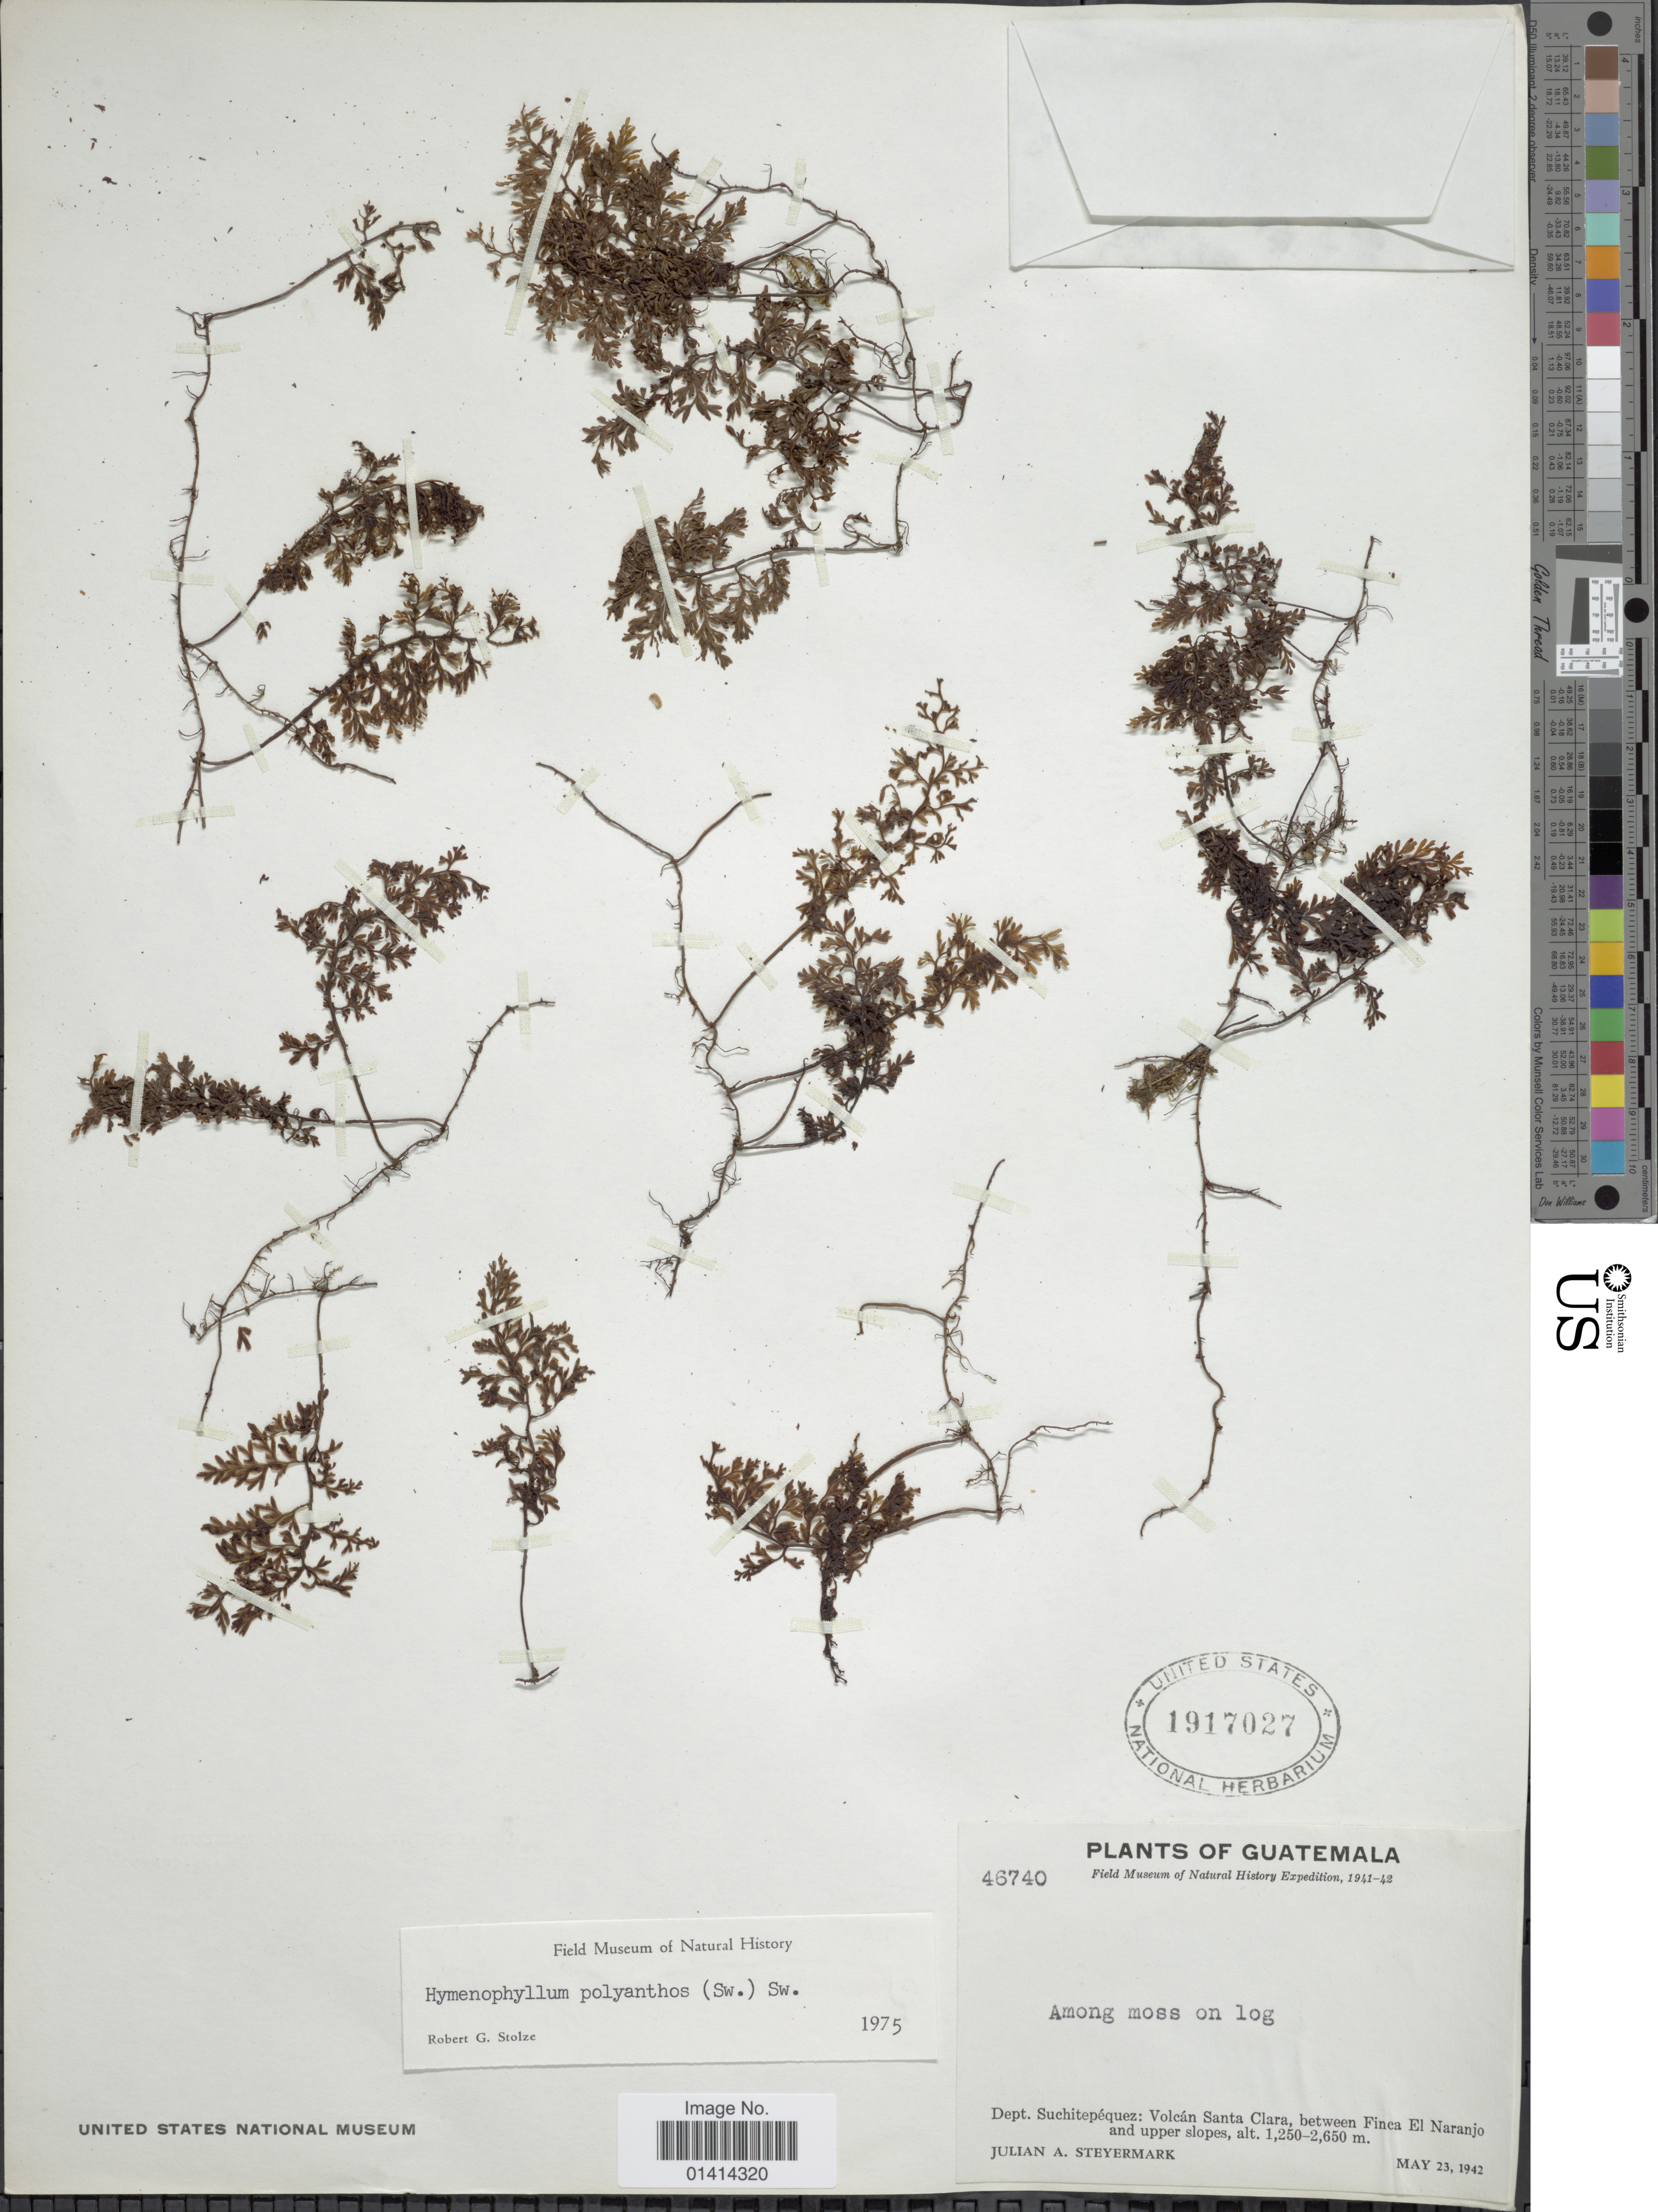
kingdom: Plantae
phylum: Tracheophyta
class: Polypodiopsida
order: Hymenophyllales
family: Hymenophyllaceae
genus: Hymenophyllum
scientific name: Hymenophyllum polyanthos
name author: (Sw.) Sw.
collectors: J. Steyermark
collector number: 46740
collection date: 1942-05-23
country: Guatemala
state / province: Suchitepéquez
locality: Dept. Suchitepéquez: Volcan Santa Clara, between Finca El naranjo and upper slopes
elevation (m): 1250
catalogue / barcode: US 1917027